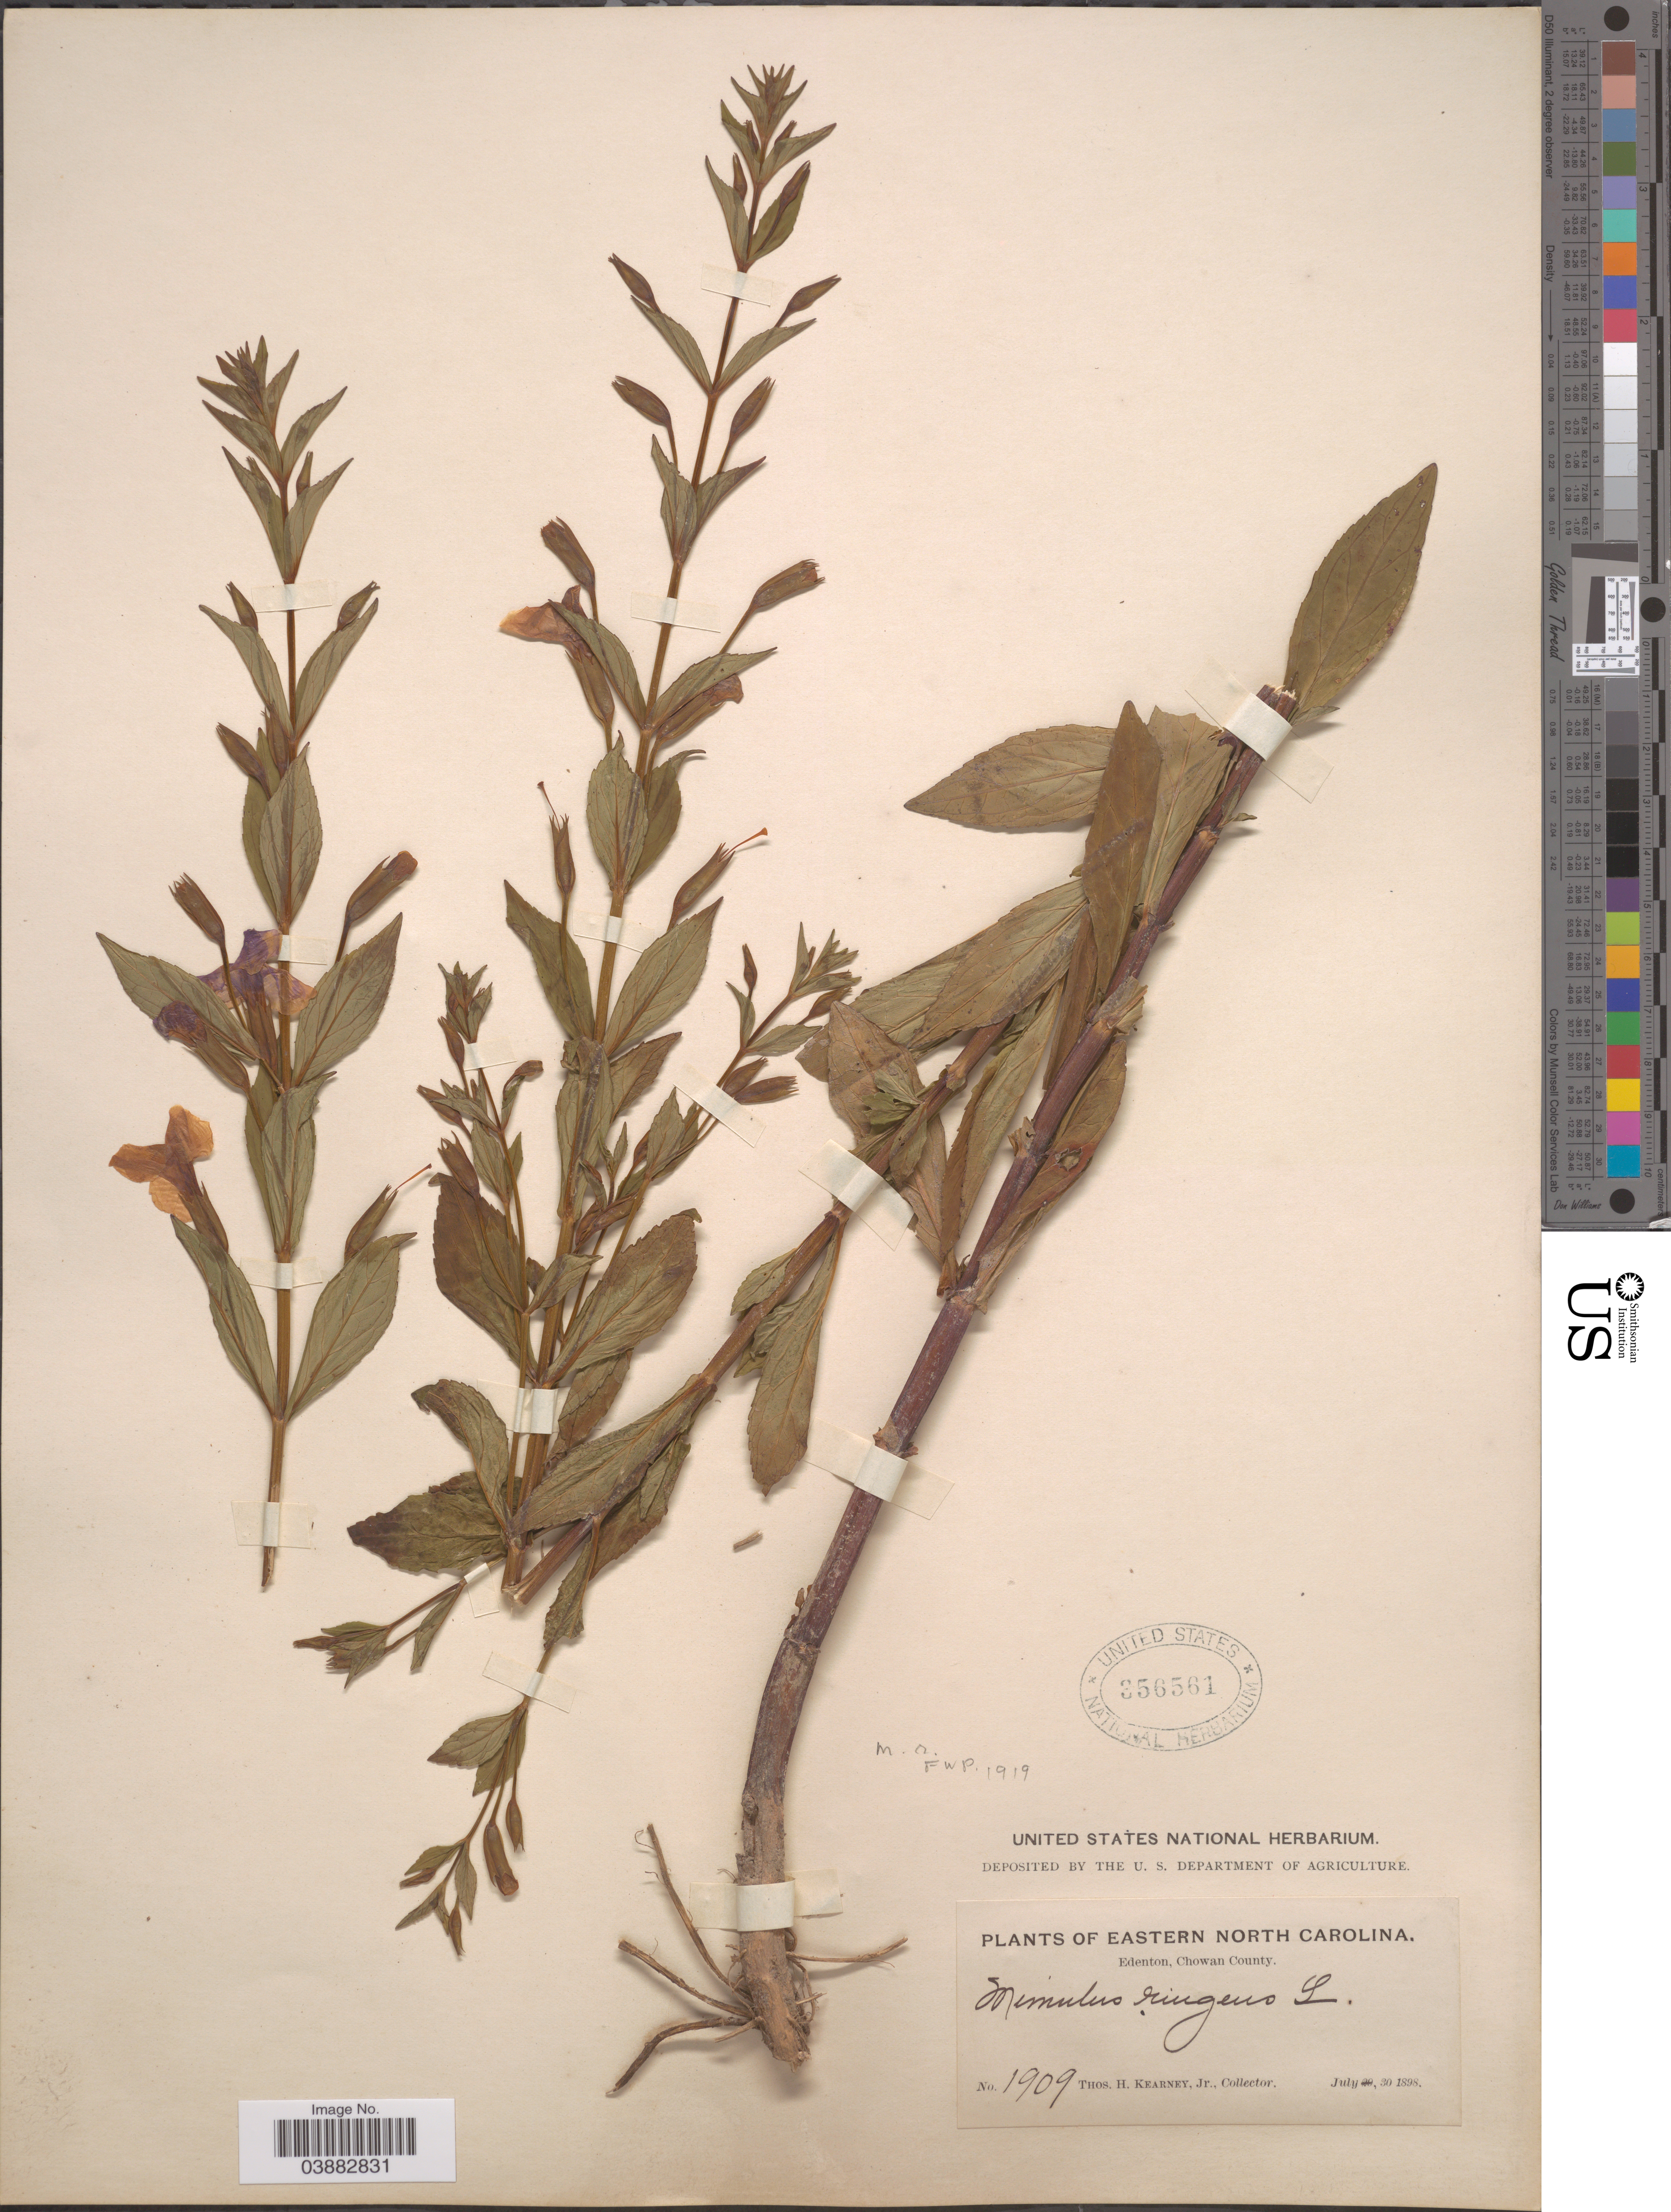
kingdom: Plantae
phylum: Tracheophyta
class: Magnoliopsida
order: Lamiales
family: Phrymaceae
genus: Mimulus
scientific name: Mimulus ringens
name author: L.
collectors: T. H. Kearney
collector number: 1909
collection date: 1898-07-30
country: United States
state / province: North Carolina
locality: Eastern North North Carolina. Edenton, Chowan County.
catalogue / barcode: US 356561